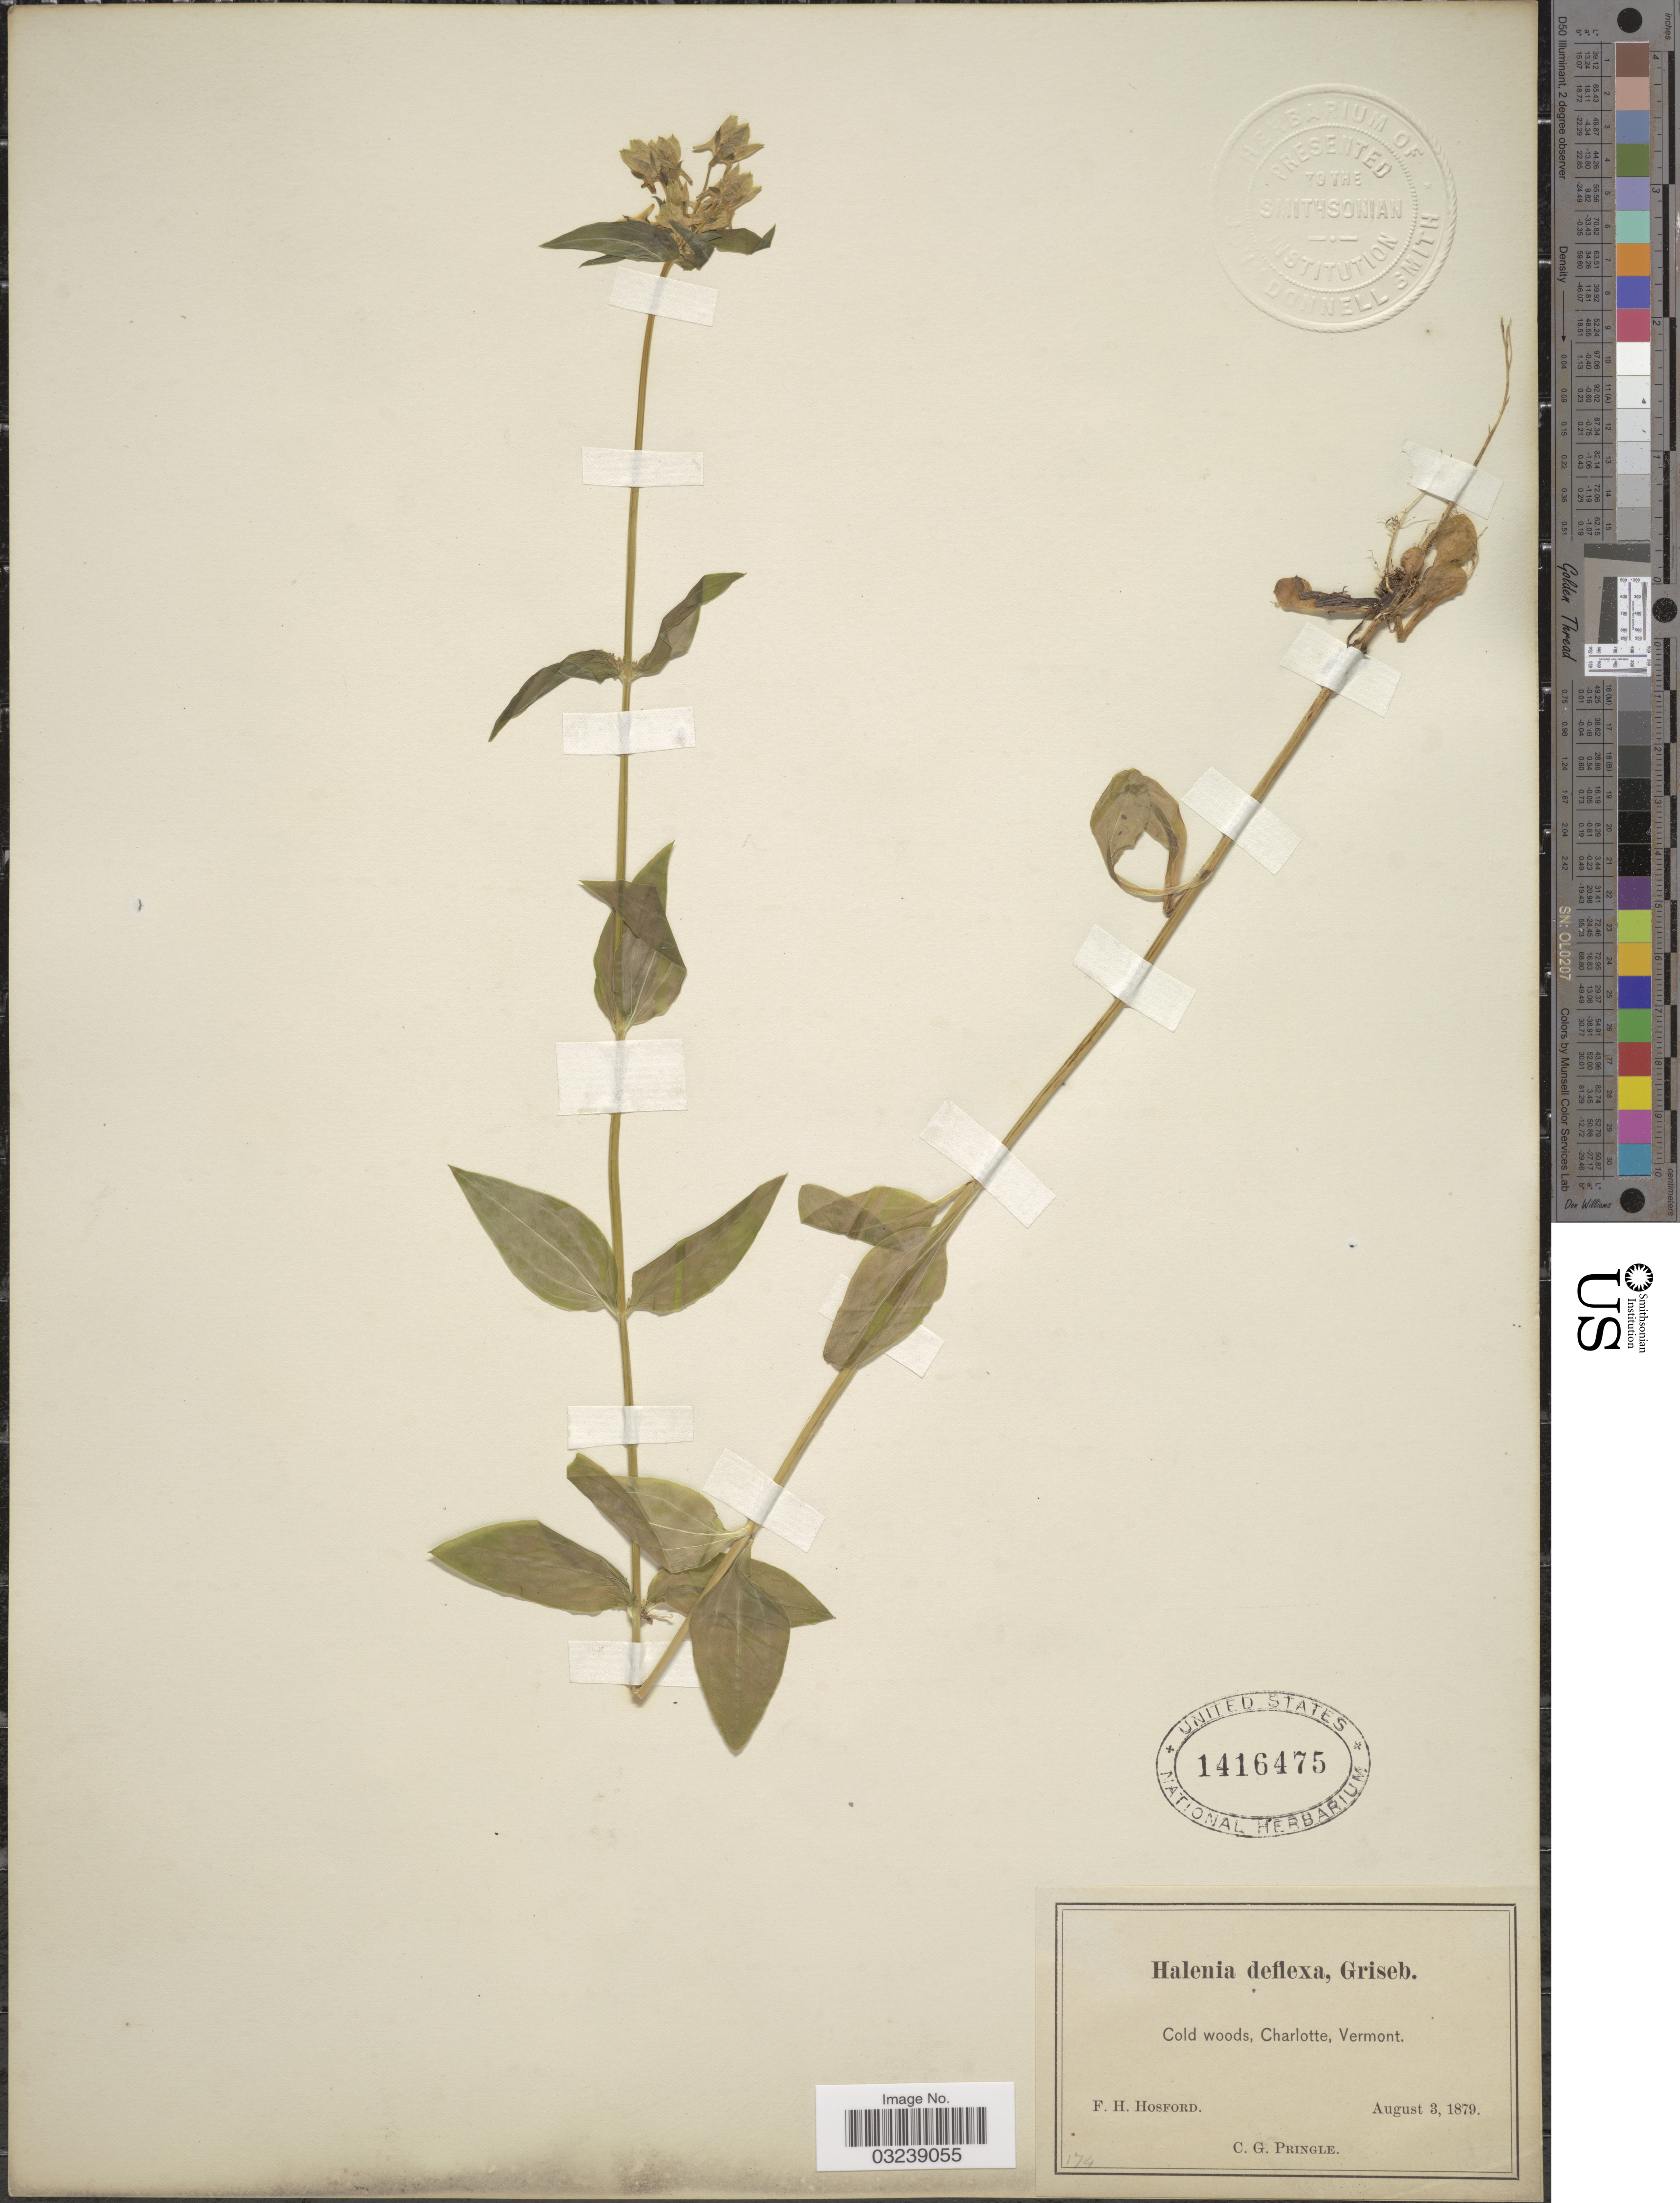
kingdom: Plantae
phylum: Tracheophyta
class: Magnoliopsida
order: Gentianales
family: Gentianaceae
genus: Halenia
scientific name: Halenia deflexa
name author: (Sm.) Griseb.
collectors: C. G. Pringle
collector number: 174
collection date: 1879-08-03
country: United States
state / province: Vermont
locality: Cold woods, Charlotte.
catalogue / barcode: US 1416475